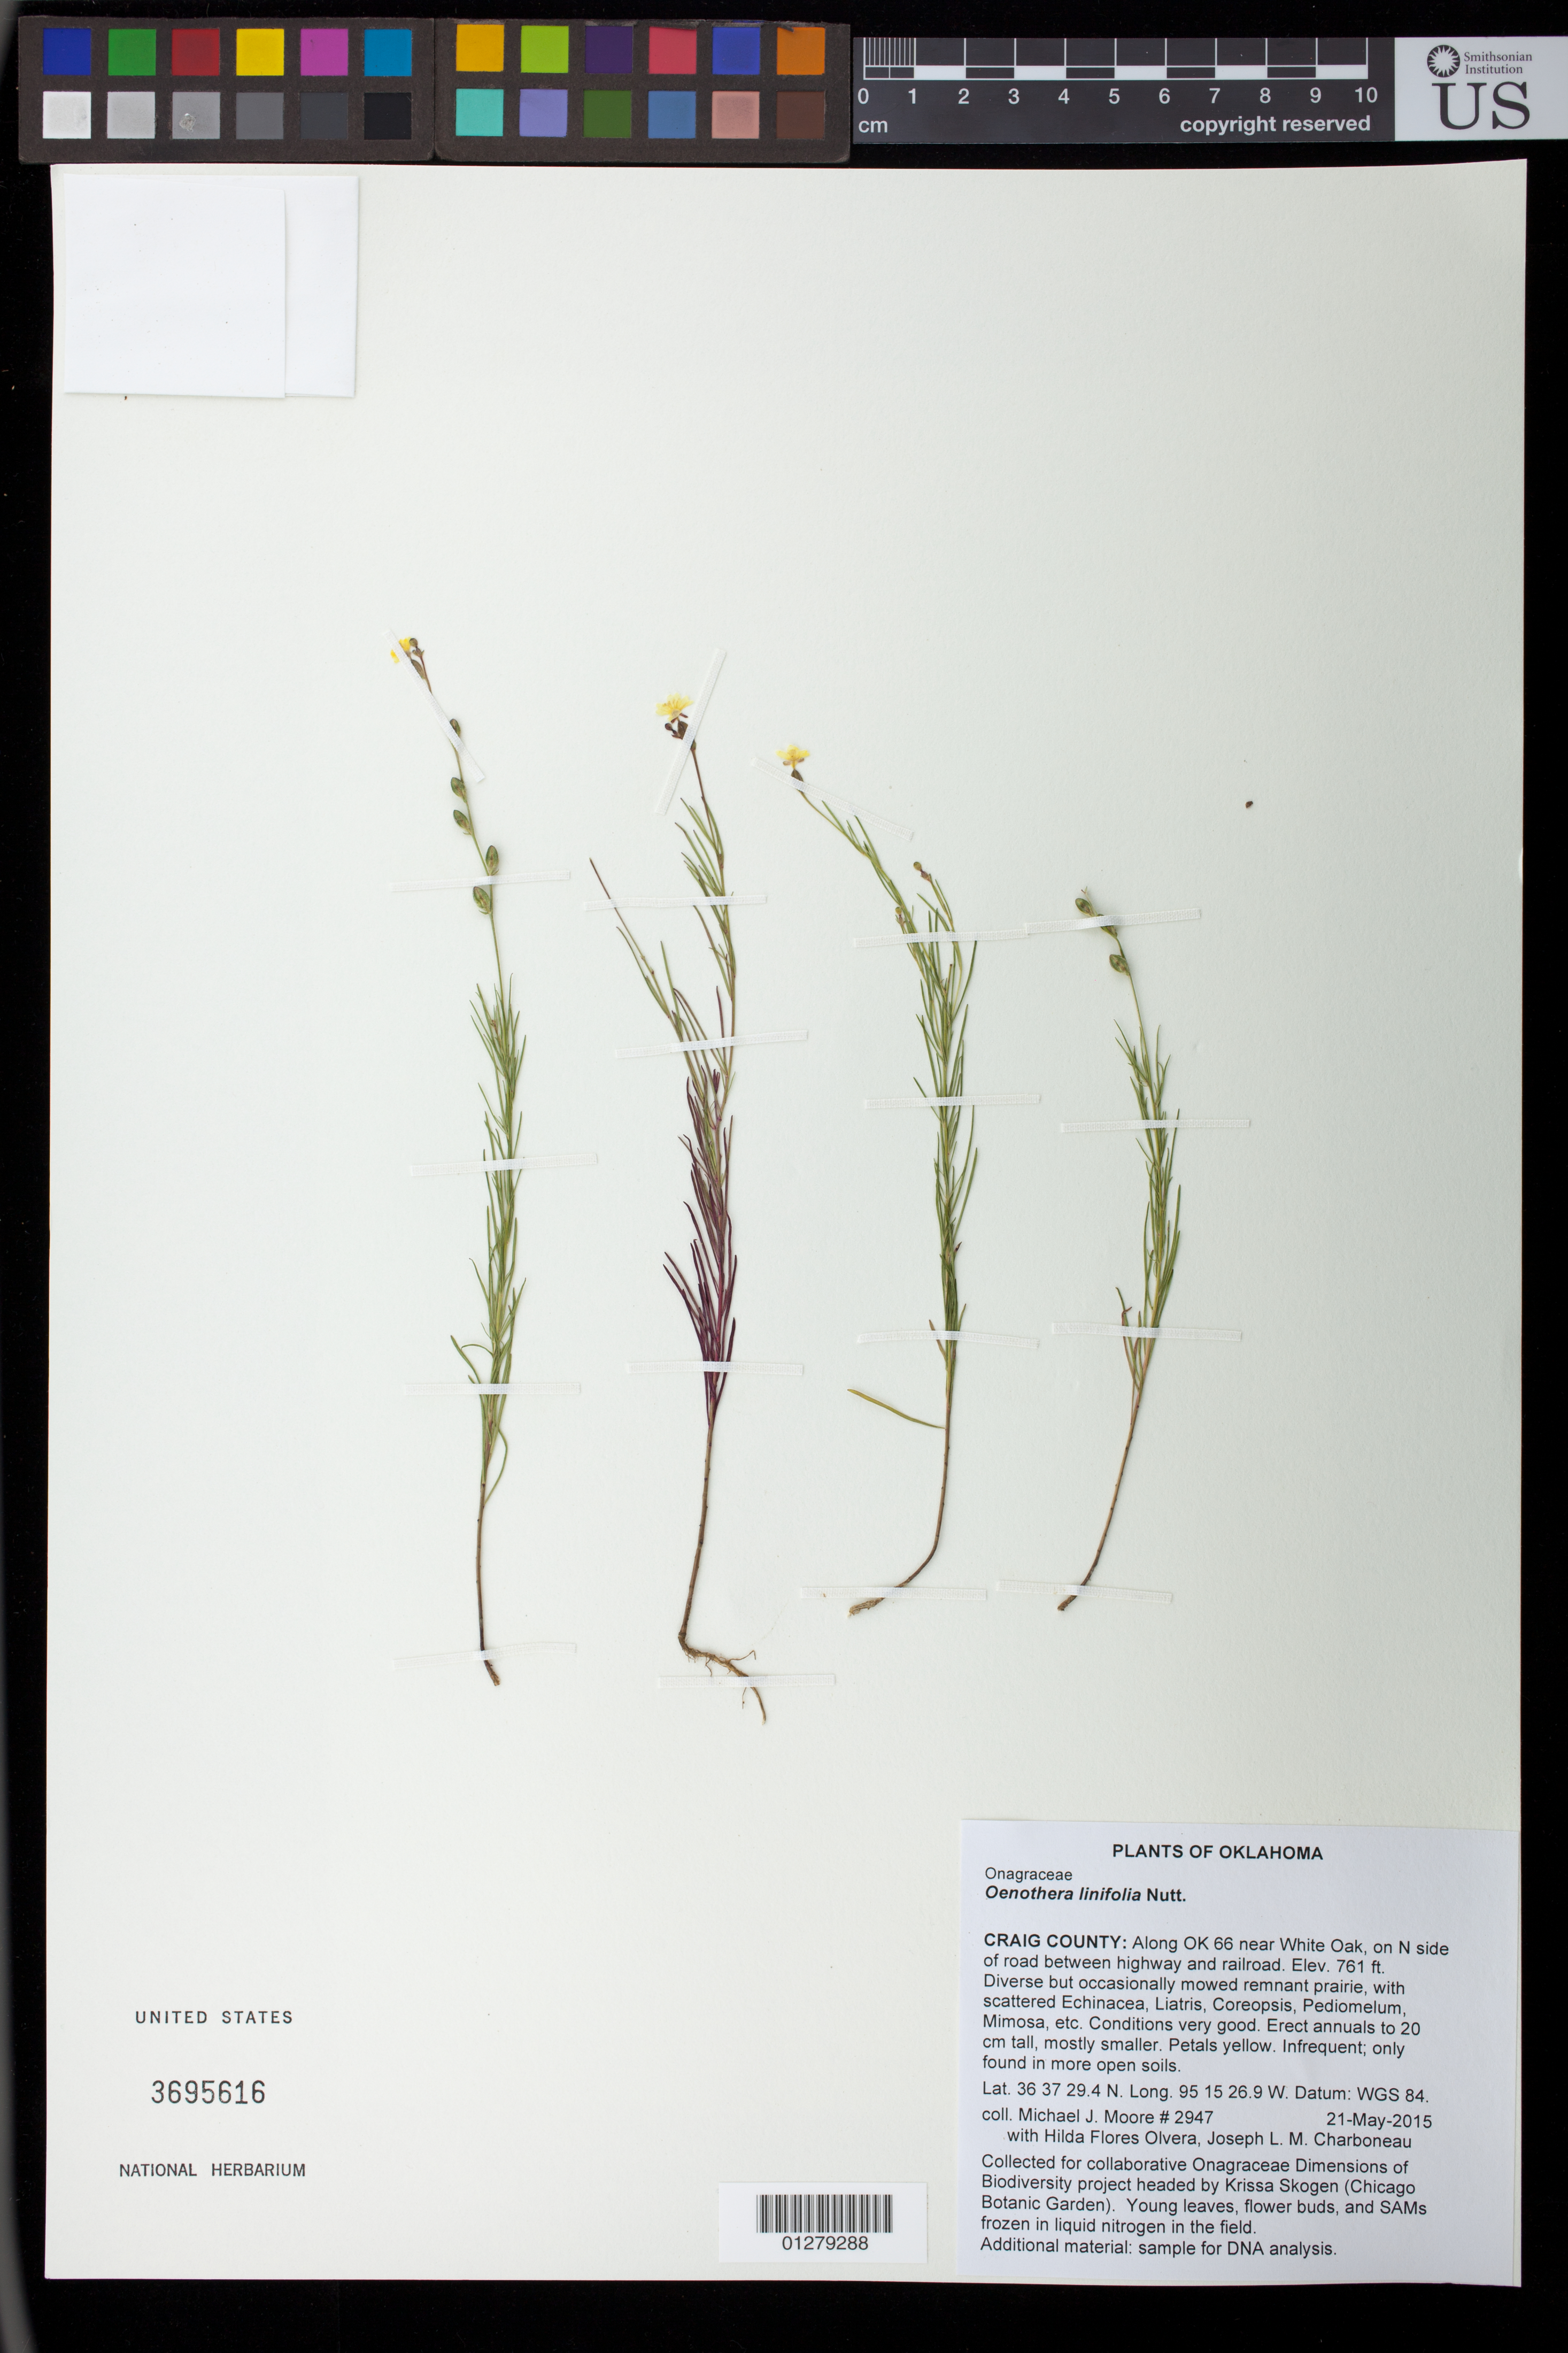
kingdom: Plantae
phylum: Tracheophyta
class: Magnoliopsida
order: Myrtales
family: Onagraceae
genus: Oenothera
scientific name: Oenothera linifolia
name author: Nutt.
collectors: M. J. Moore, H. Flores Olvera & J. L. M. Charboneau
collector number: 2947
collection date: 2015-05-21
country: United States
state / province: Oklahoma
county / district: Craig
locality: Along OK 66 near White Oak, on N side of road between highway and railroad.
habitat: Diverse but occasionally mowed remnant prairie, with scattered Echinacea, Liatris, Coreopsis, Pediomelum, Mimosa, etc. Conditions very good.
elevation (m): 232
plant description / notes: Collected for collaborative Onagraceae Dimensions of Biodiversity project headed by Krissa Skogen (Chicago Botanic Garden). Young leaves, flower buds, and SAMs frozen in liquid nitrogen in the field.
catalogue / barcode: US 3695616